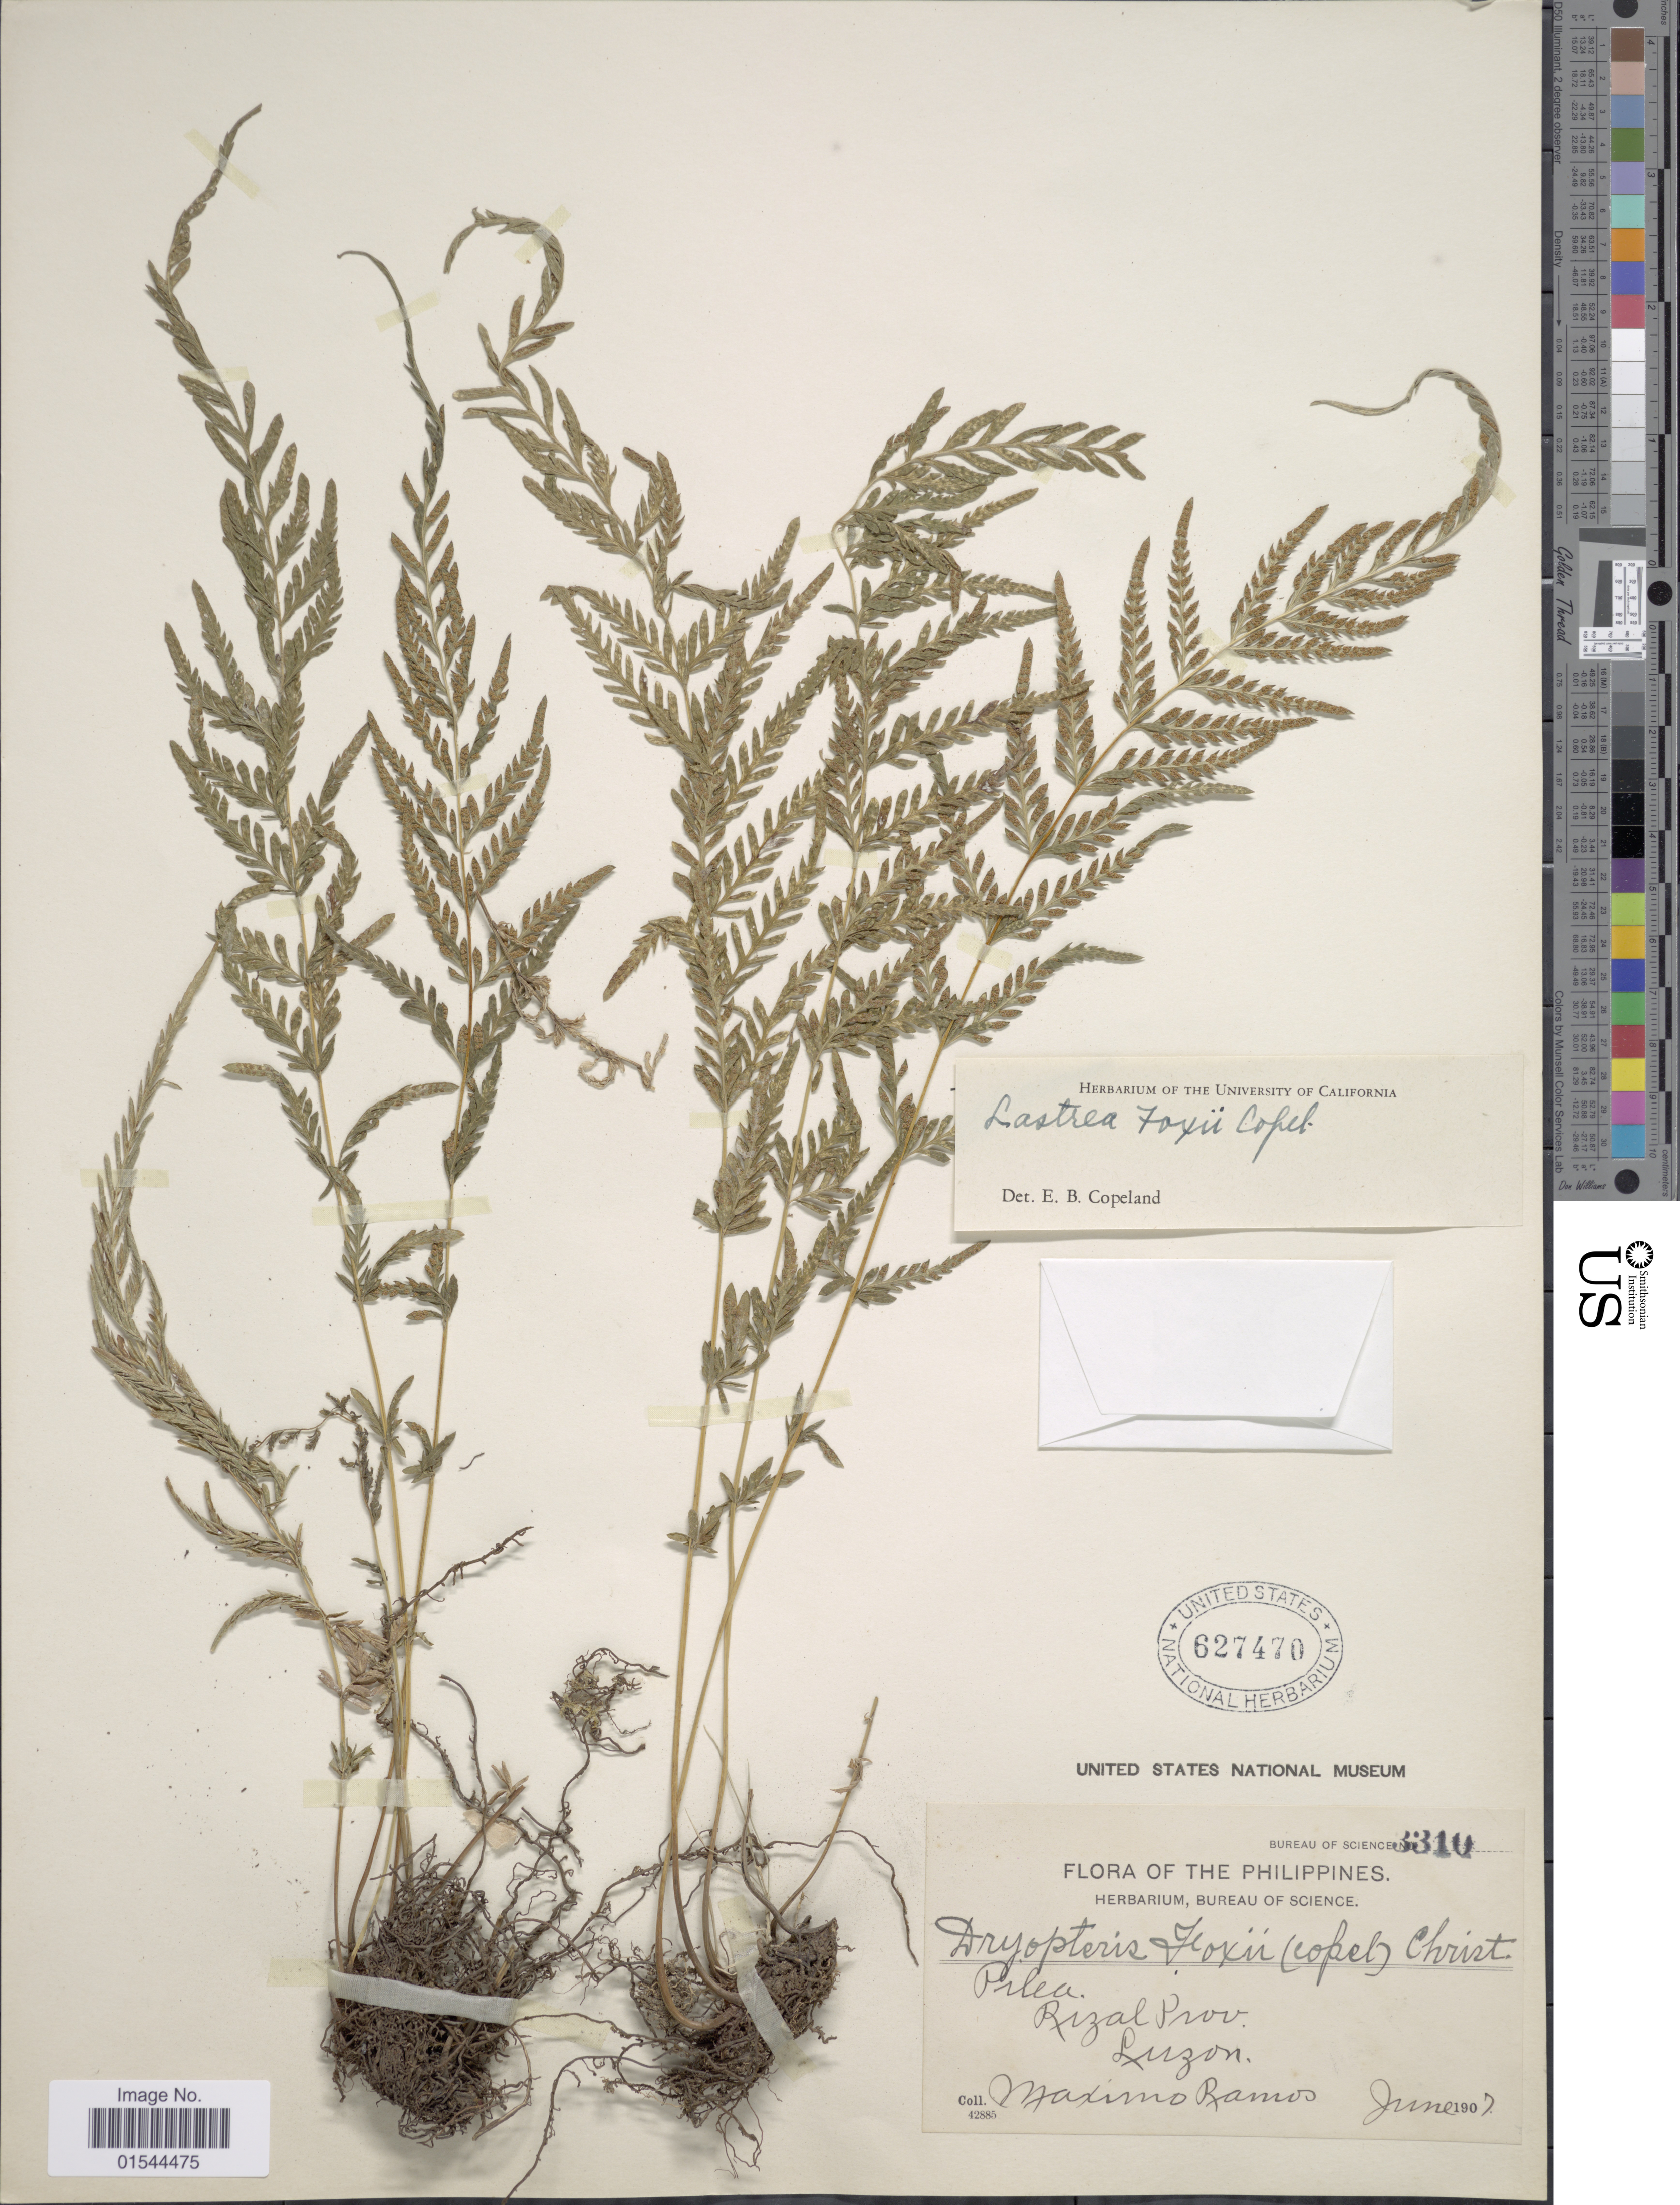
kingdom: Plantae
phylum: Tracheophyta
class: Polypodiopsida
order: Polypodiales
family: Thelypteridaceae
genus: Pneumatopteris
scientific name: Pneumatopteris ligulata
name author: (C. Presl) Holttum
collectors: M. Ramos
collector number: Bureau of Science 3310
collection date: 1907-06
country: Philippines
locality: Pilea, Rizal Prov., Luzon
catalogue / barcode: US 627470